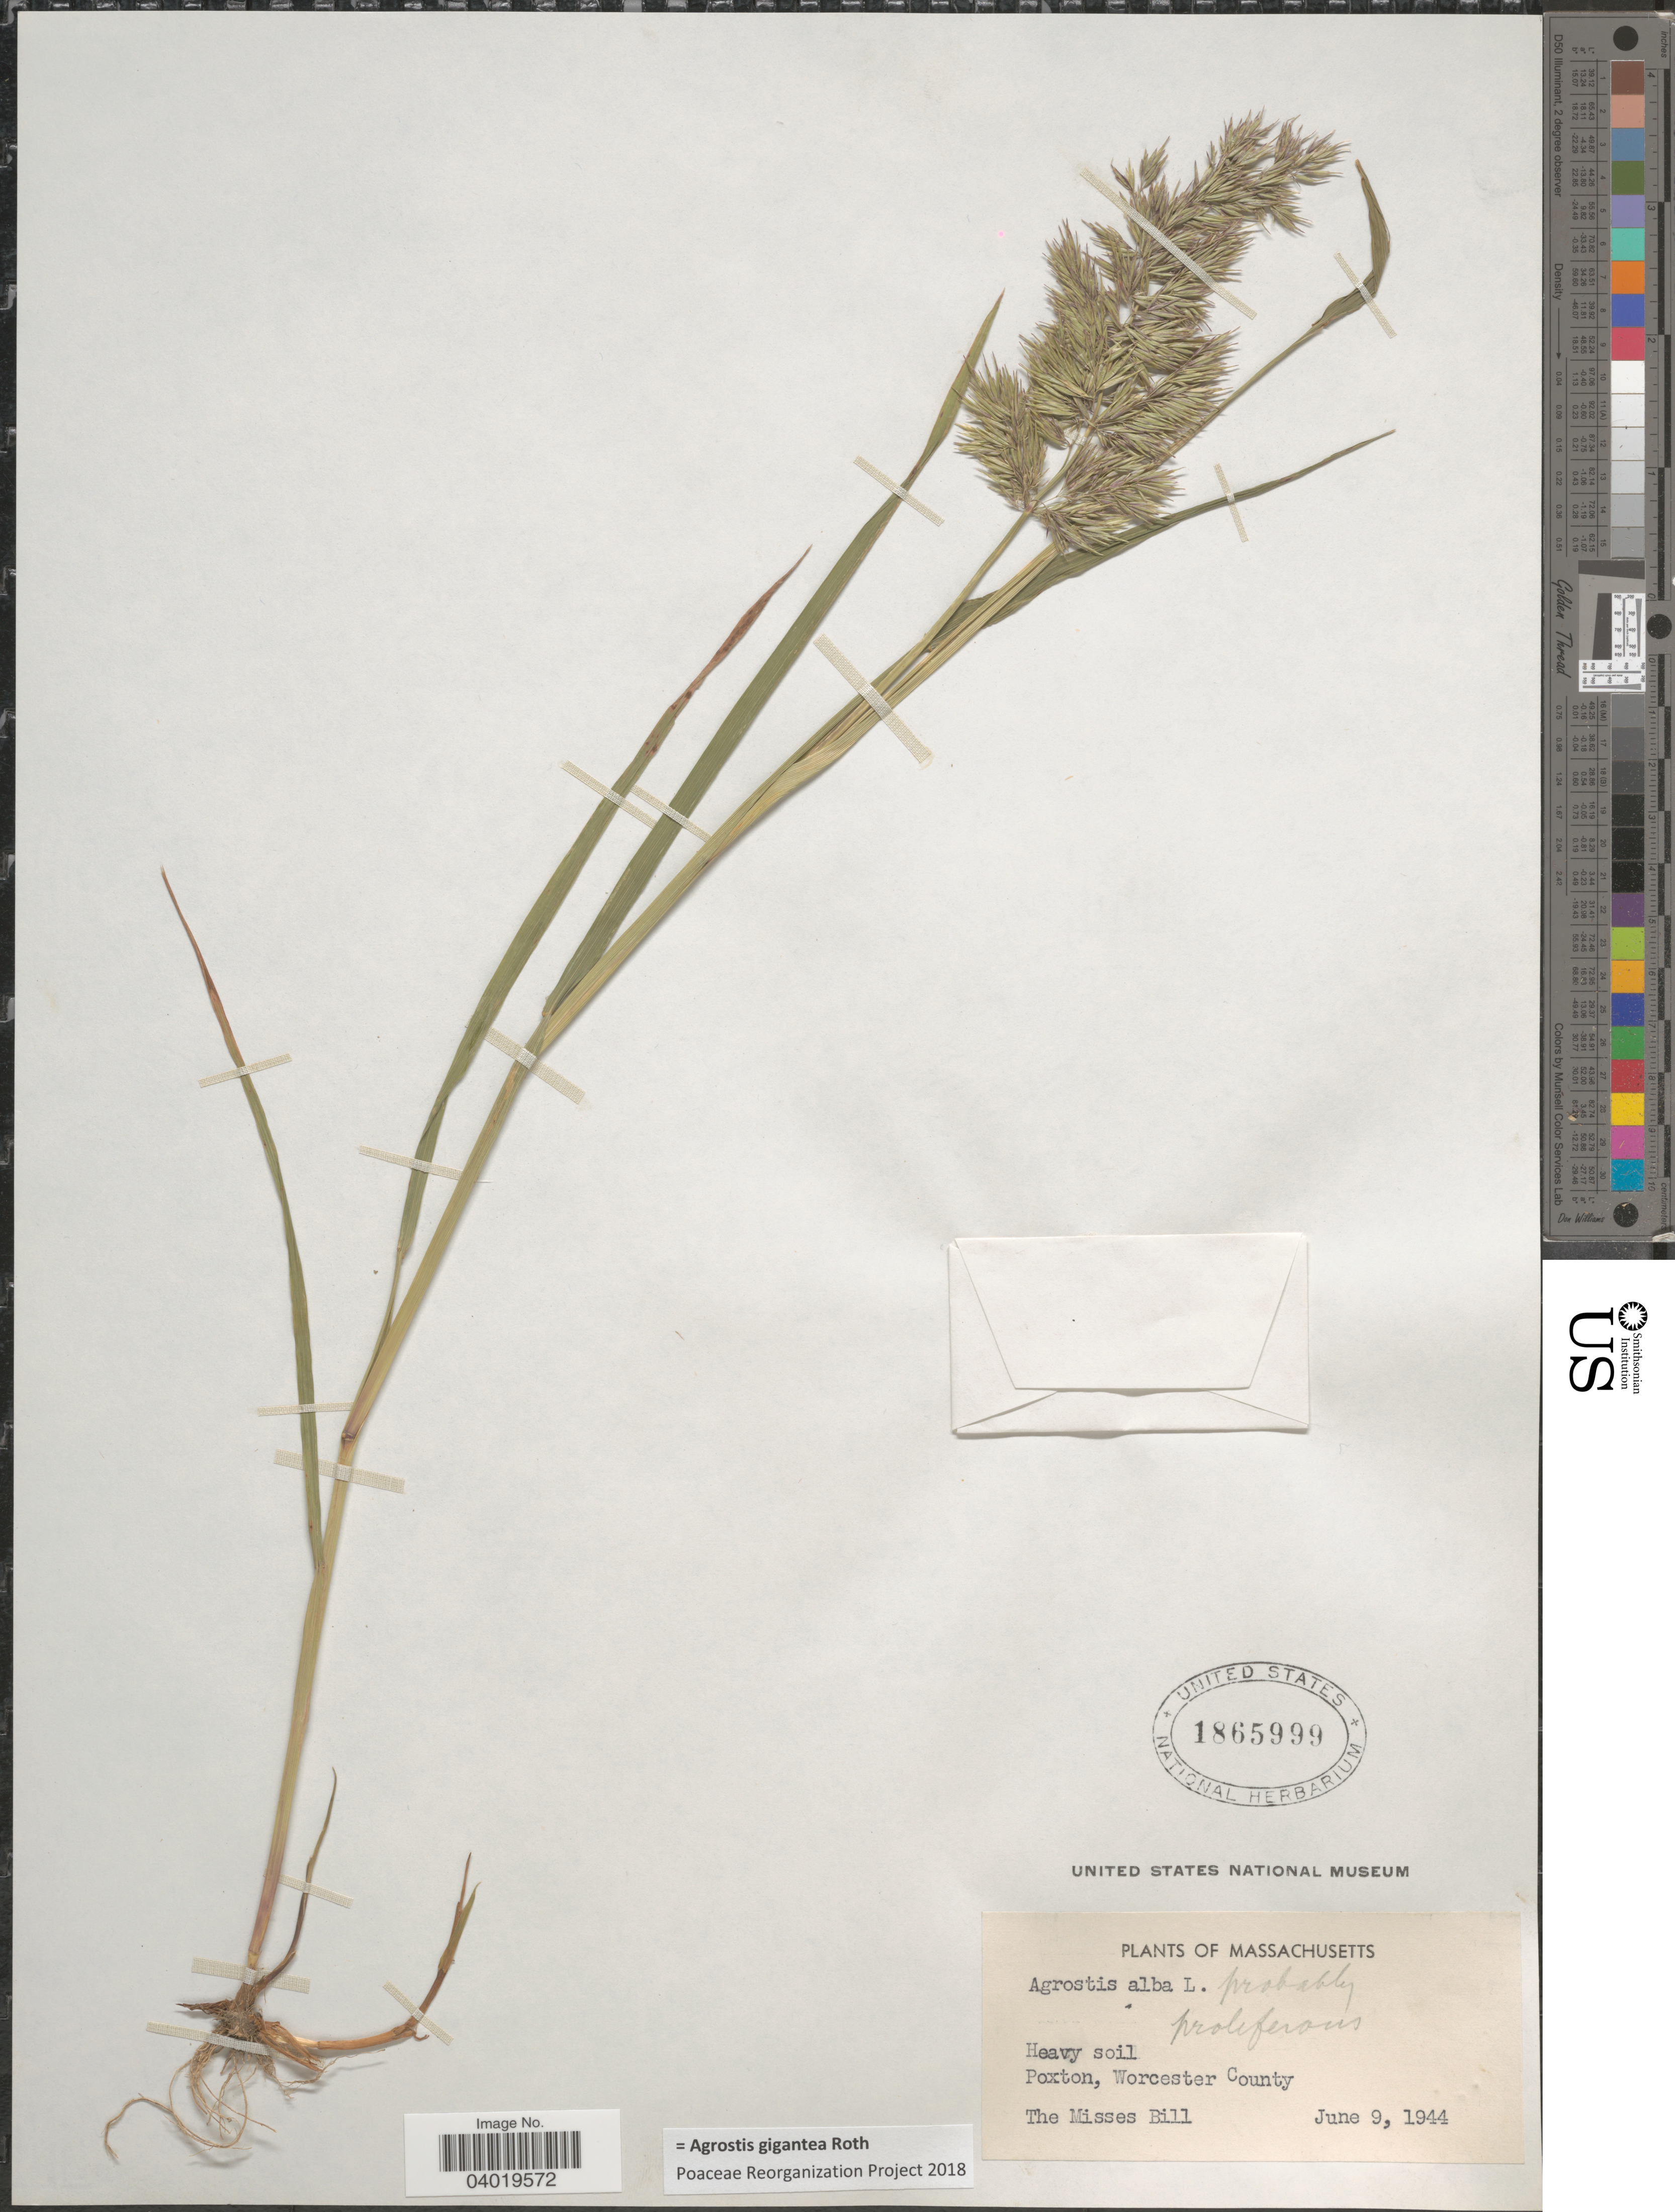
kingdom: Plantae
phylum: Tracheophyta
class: Liliopsida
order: Poales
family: Poaceae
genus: Agrostis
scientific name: Agrostis gigantea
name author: Roth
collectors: The Misses Bill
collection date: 1944-06-09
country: United States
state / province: Massachusetts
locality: Poxton, Worcester County.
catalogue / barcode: US 1865999